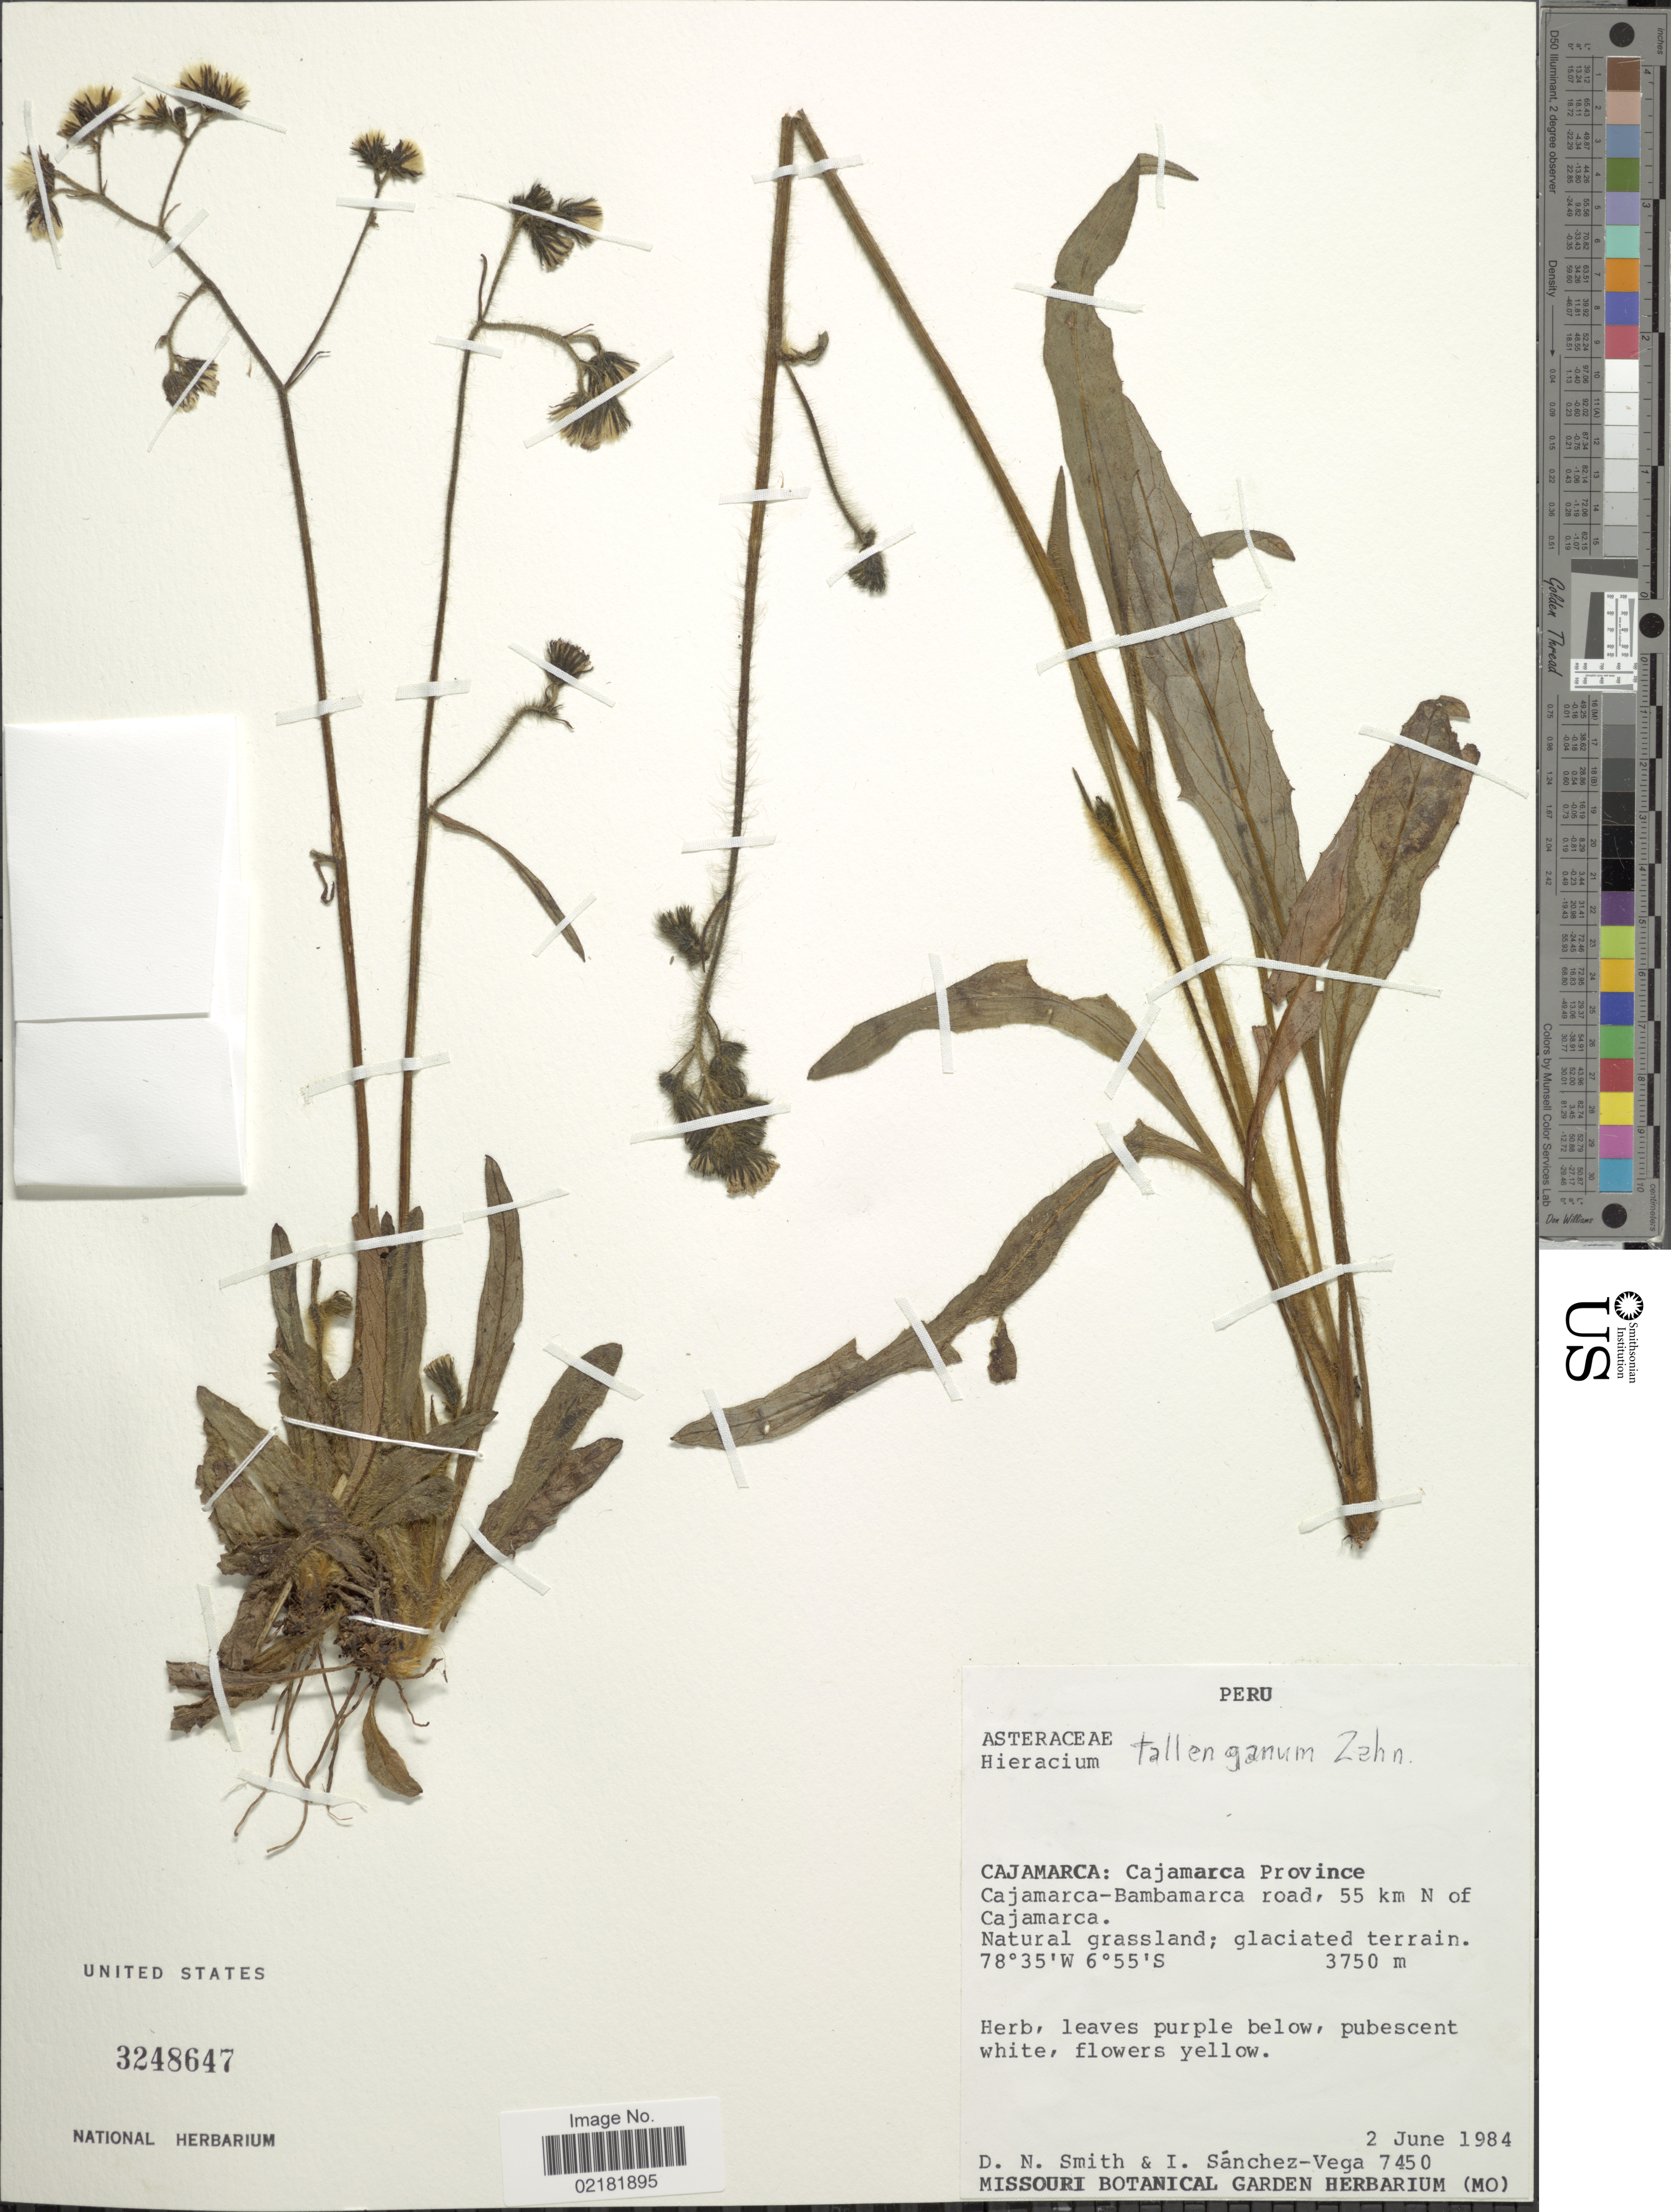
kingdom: Plantae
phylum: Tracheophyta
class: Magnoliopsida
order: Asterales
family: Asteraceae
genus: Hieracium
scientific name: Hieracium tallenganum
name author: Zahn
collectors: D. Smith & I. Sánchez-Vega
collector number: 7450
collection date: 1984-06-02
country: Peru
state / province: Cajamarca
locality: Cajamarca-Bambamarca road, 55 km N of Cajamarca.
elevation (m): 3750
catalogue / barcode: US 3248647